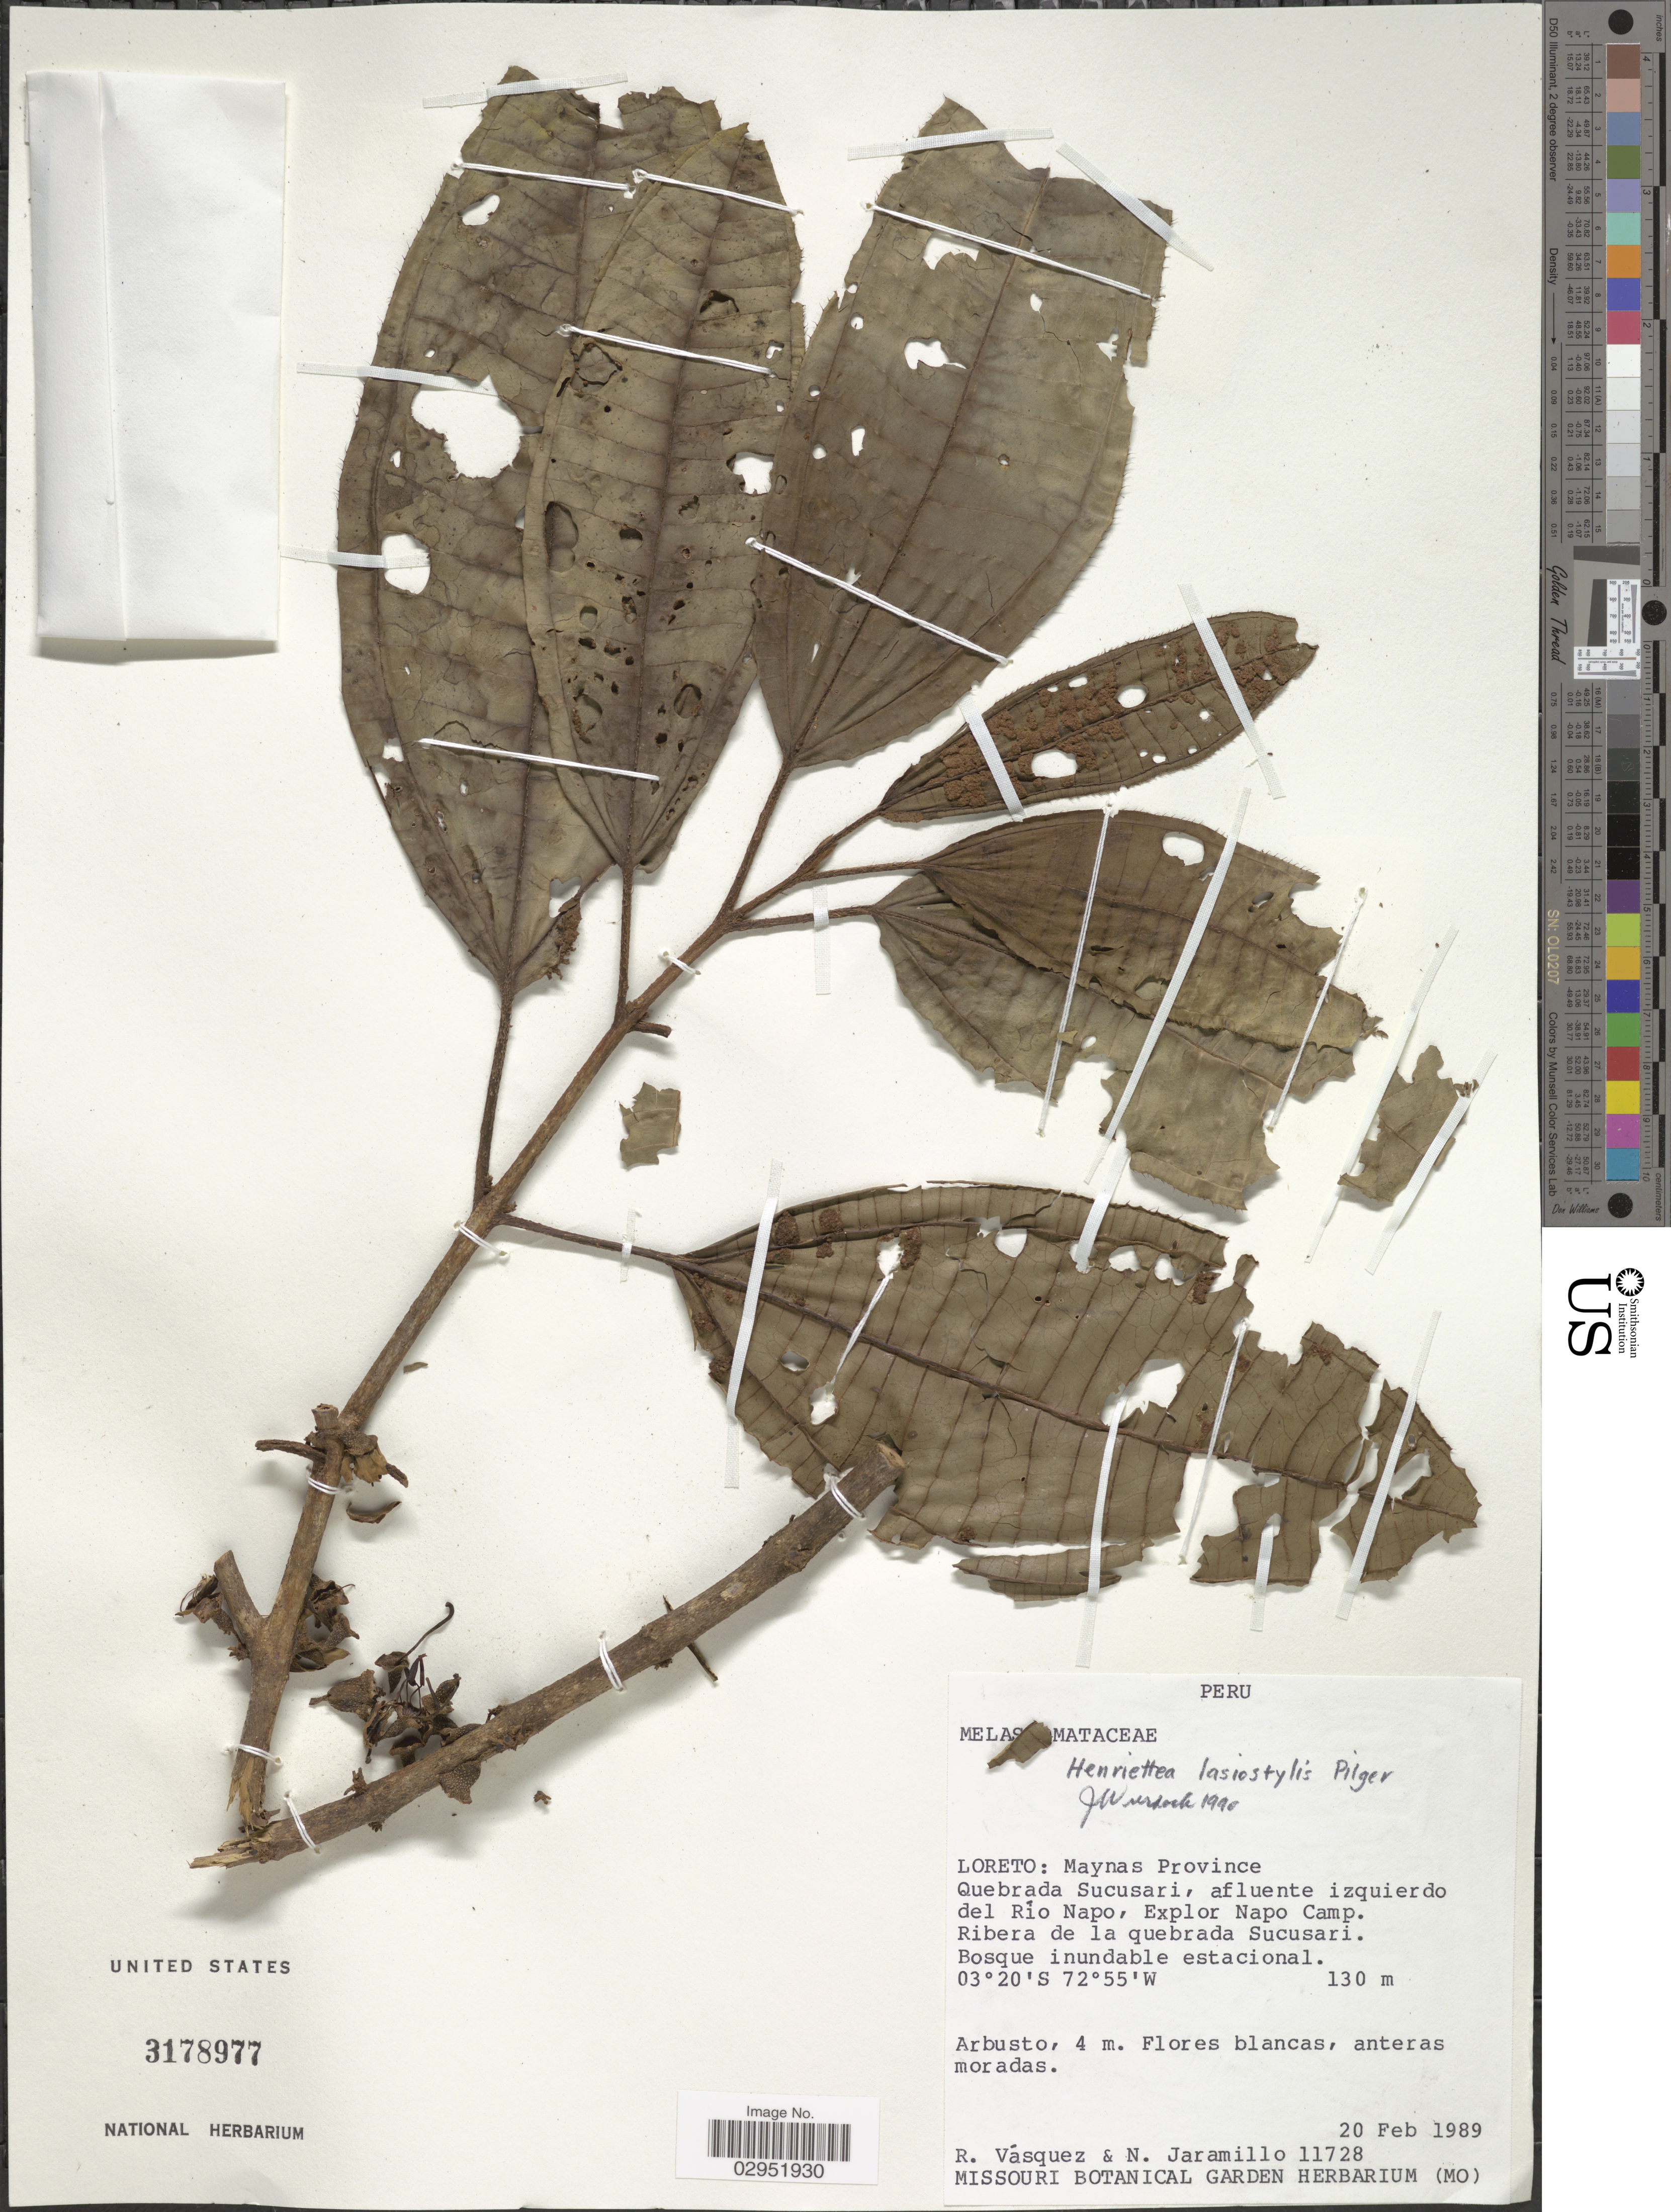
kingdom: Plantae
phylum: Tracheophyta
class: Magnoliopsida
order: Myrtales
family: Melastomataceae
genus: Henriettea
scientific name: Henriettea lasiostylis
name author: Pilg.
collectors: R. Vásquez & N. Jaramillo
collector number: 11728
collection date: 1989-02-20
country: Peru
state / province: Loreto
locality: Maynas Province, Quebrada Sucusari, afluente izquierdo del Rio Napo, Explor Napo Camp. Ribera de la quebrada Sucusari.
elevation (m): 130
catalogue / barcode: US 3178977